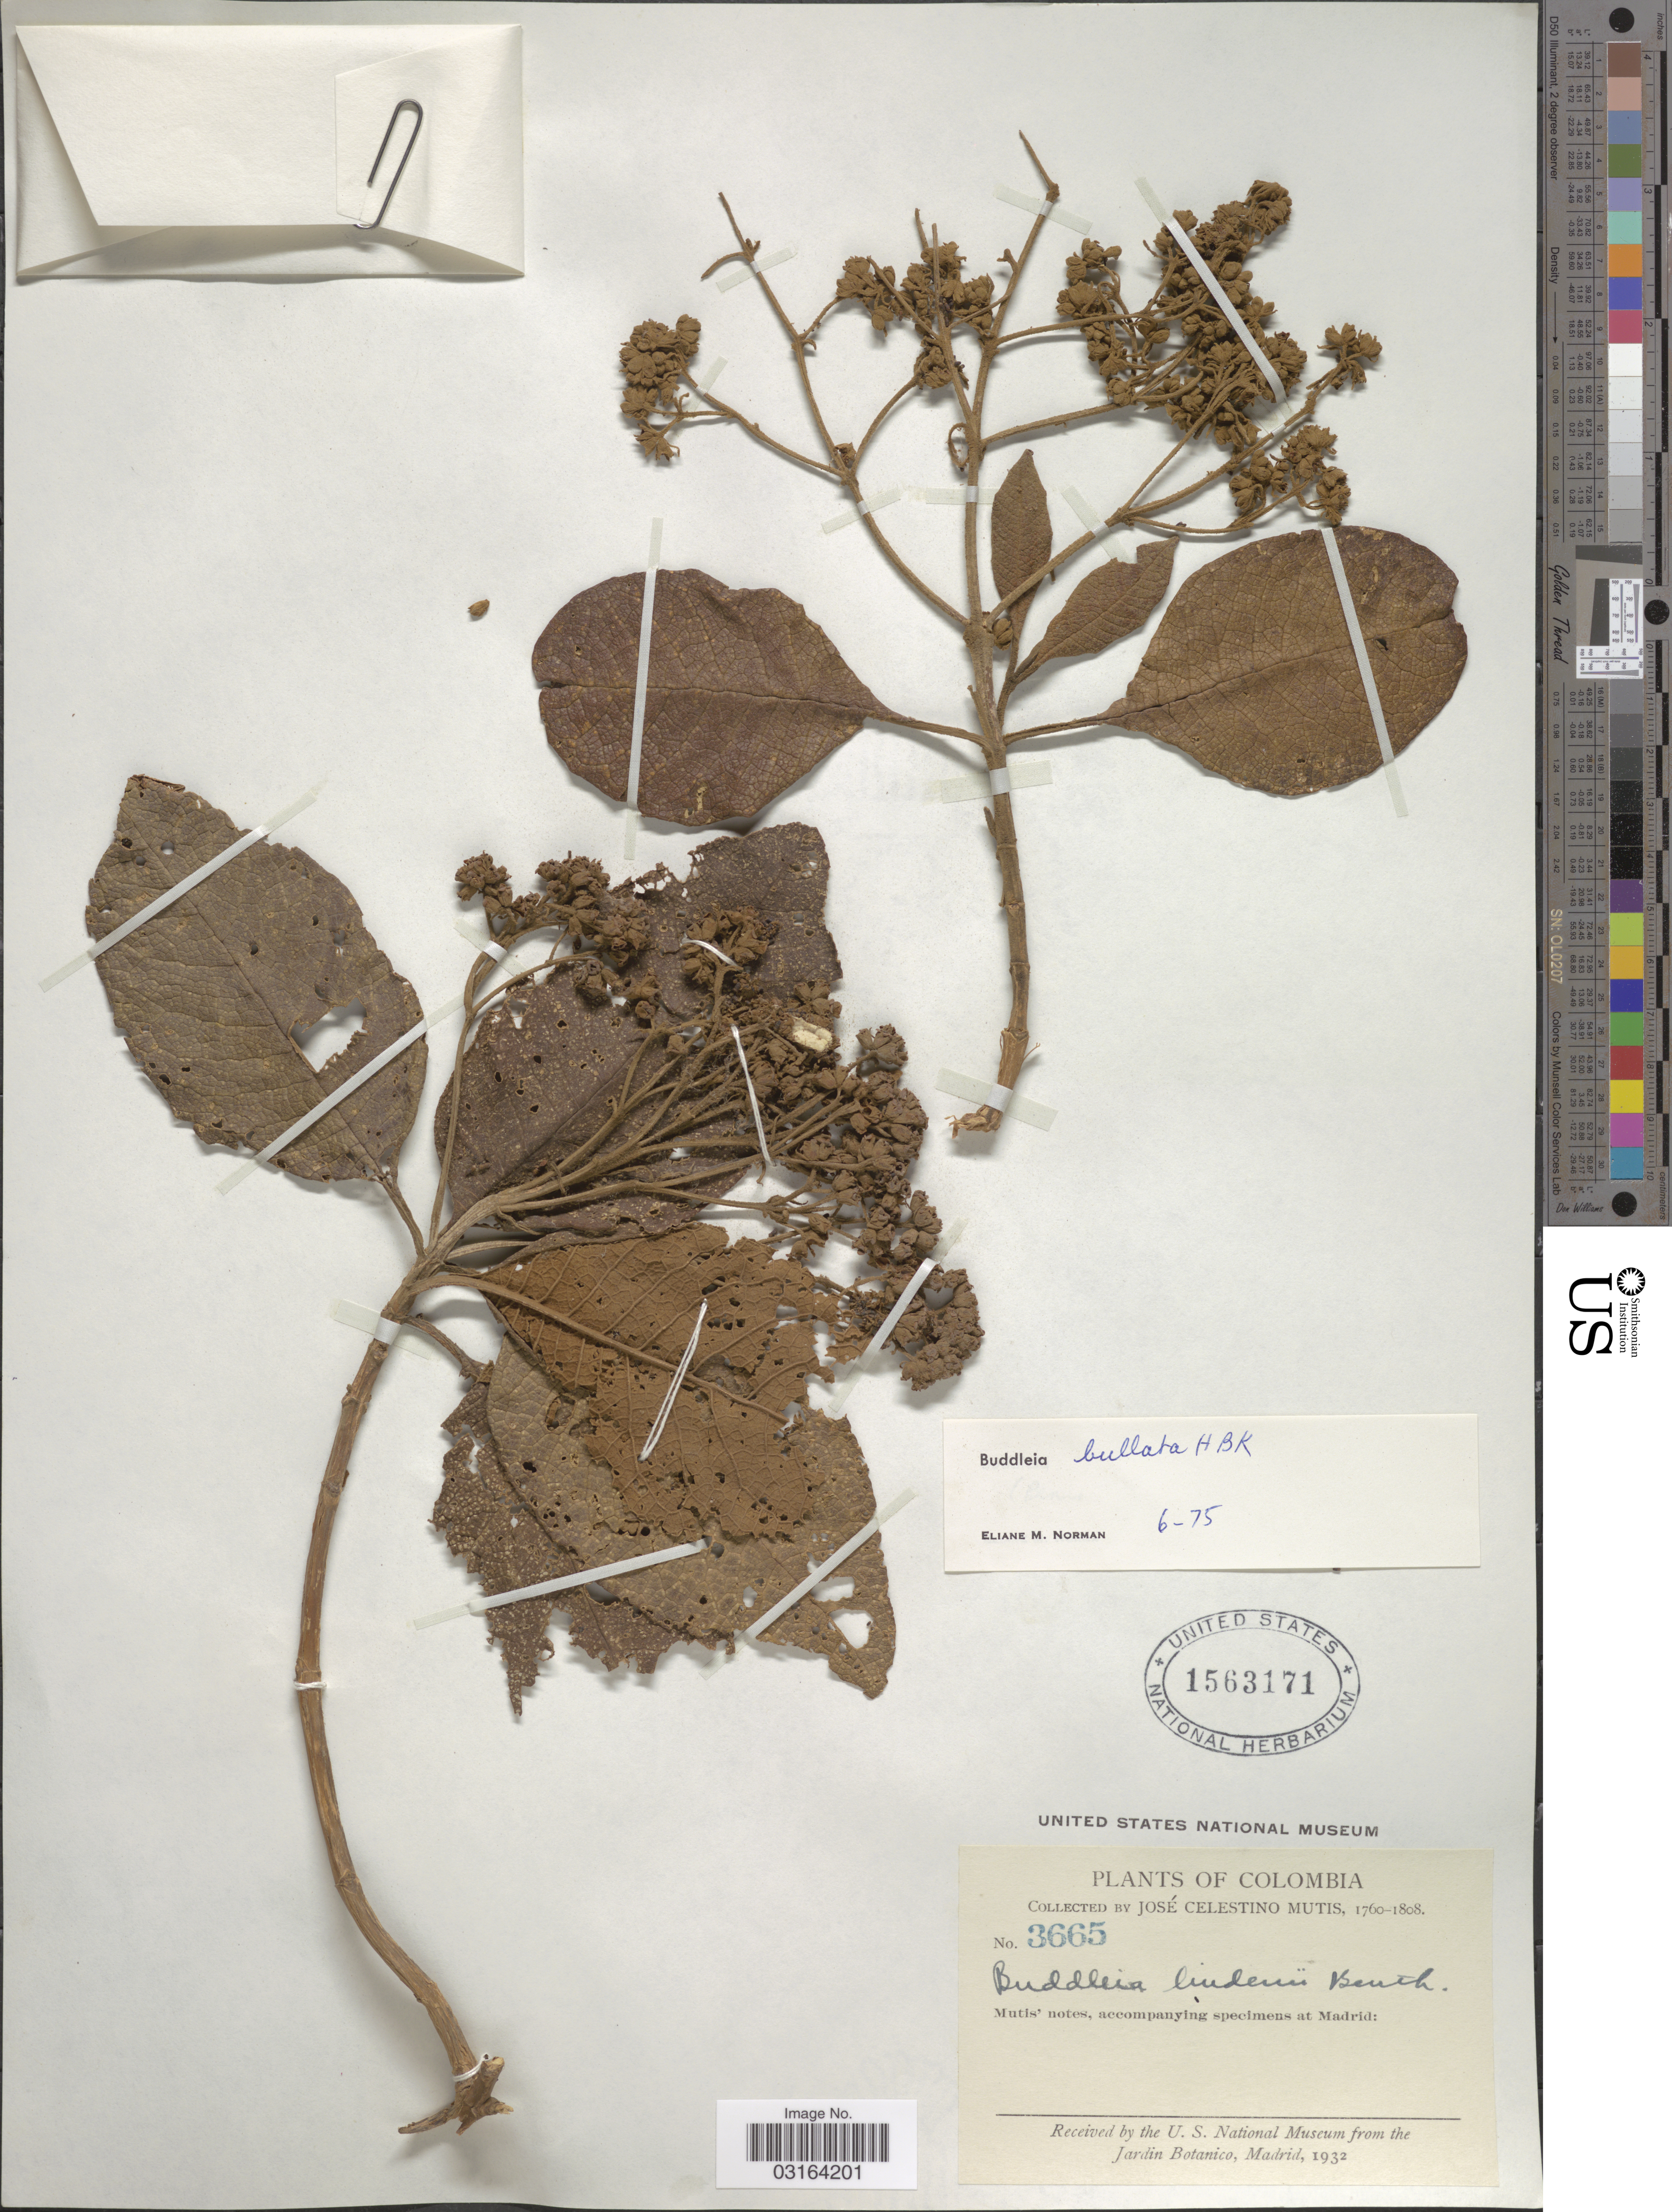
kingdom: Plantae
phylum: Tracheophyta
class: Magnoliopsida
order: Lamiales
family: Scrophulariaceae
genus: Buddleja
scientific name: Buddleja bullata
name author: Kunth in Humb. & et al.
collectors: J. C. B. Mutis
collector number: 3665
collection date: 1760/1808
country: Colombia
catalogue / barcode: US 1563171